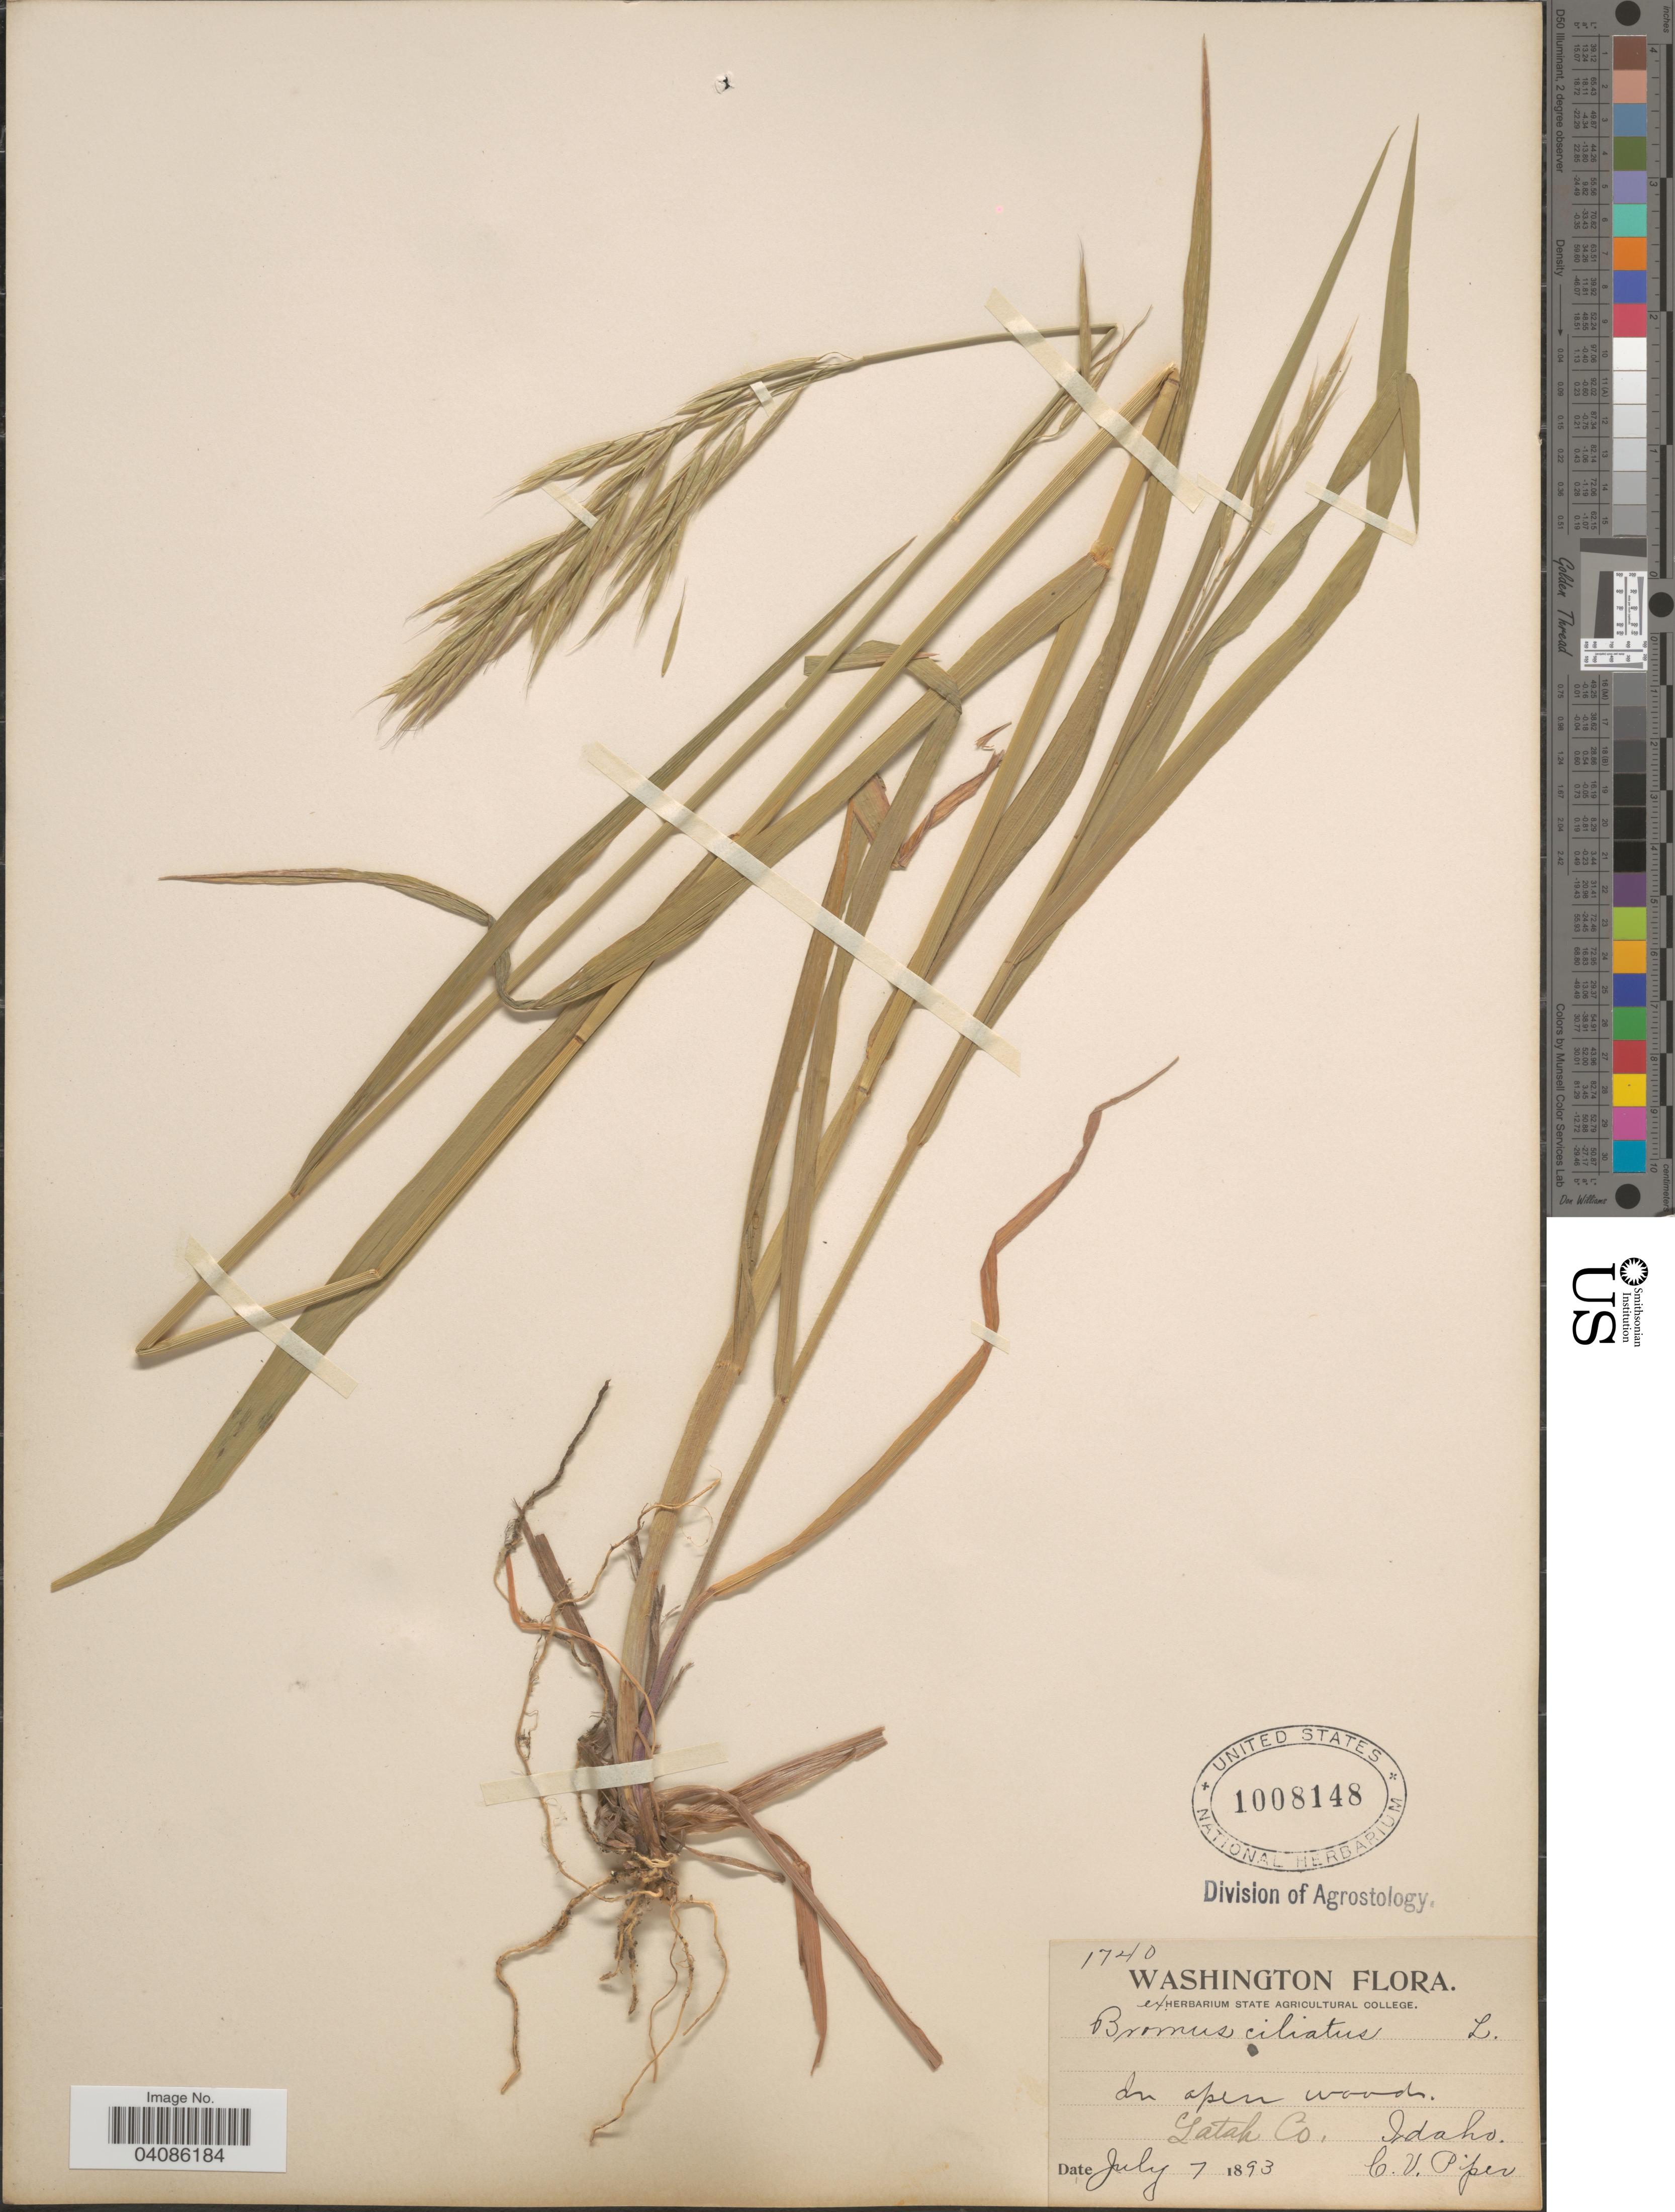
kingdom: Plantae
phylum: Tracheophyta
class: Liliopsida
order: Poales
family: Poaceae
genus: Bromus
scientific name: Bromus texensis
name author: (Shear) Hitchc.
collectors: C. V. Piper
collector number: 1740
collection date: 1893-07-07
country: United States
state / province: Idaho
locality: Latah Co.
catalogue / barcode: US 1008148